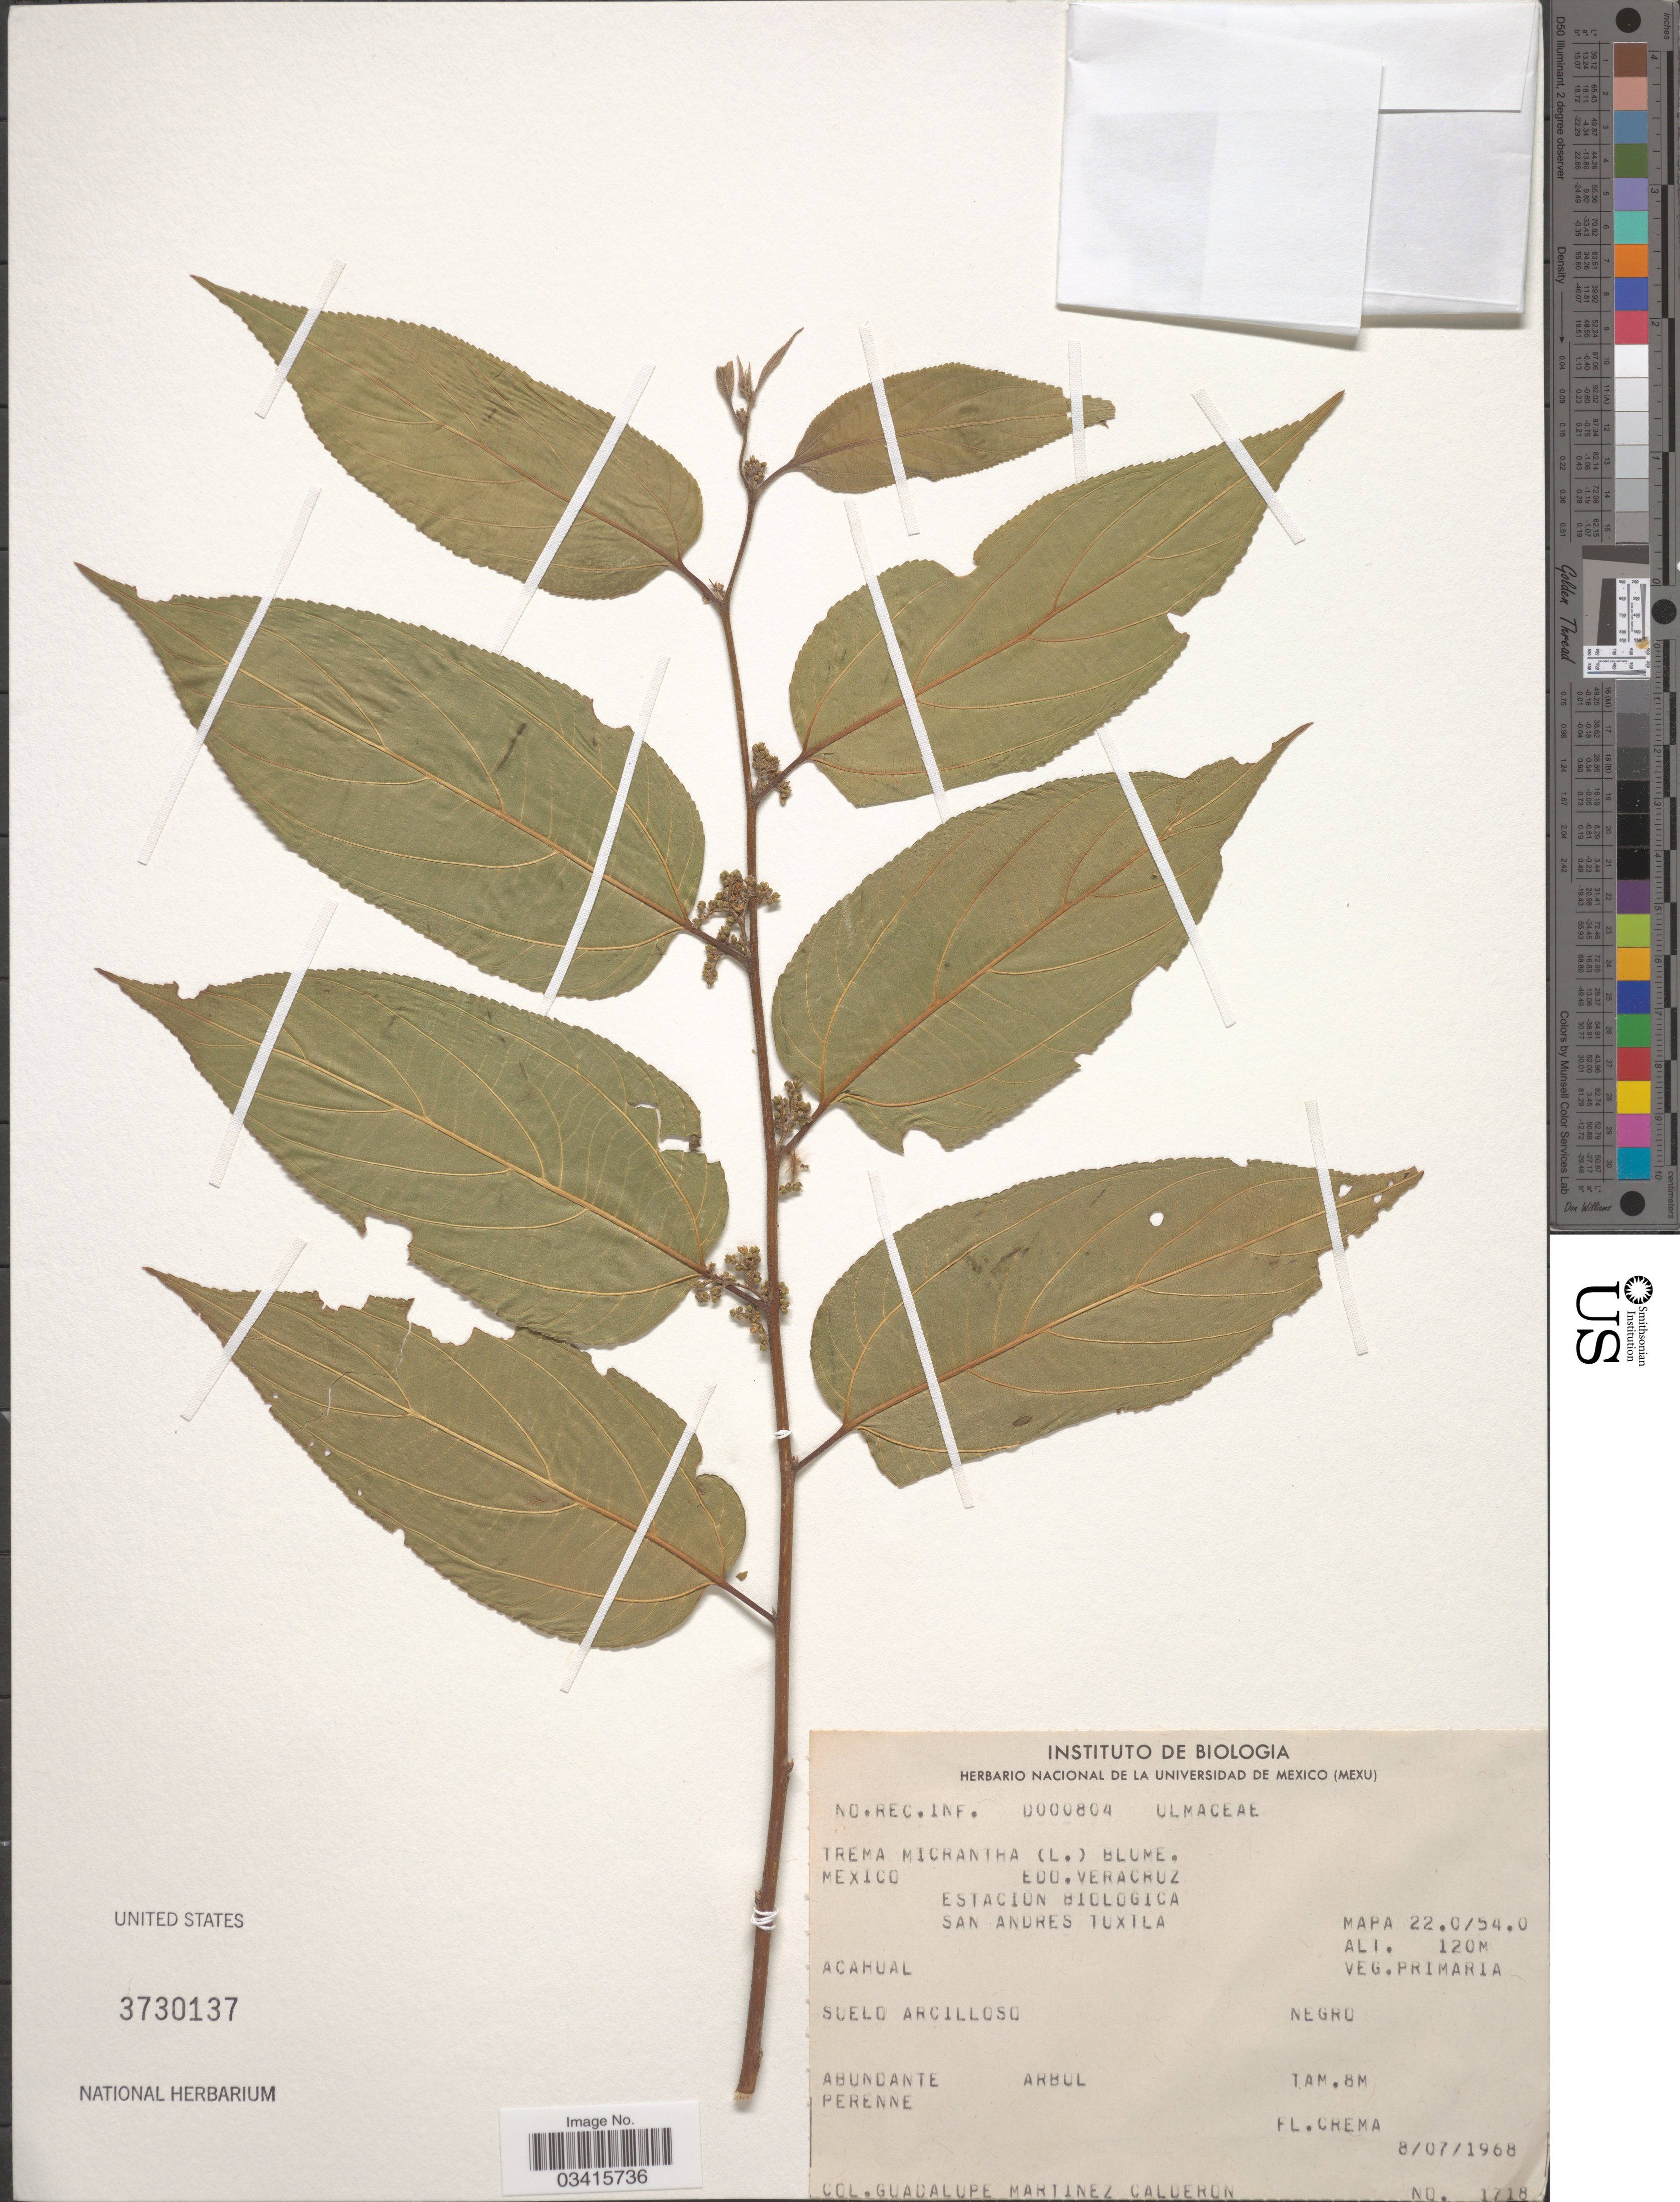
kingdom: Plantae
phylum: Tracheophyta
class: Magnoliopsida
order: Rosales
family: Cannabaceae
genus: Trema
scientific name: Trema micranthum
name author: (L.) Blume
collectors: Ex Herb. Nacional de la Universidad de Mexico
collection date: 1968-07-08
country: Mexico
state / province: Veracruz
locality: Edo. Veracruz, Estacion Biologica San Andres Tuxtla. Mapa 22.0/54.0.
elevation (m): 120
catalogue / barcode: US 3730137